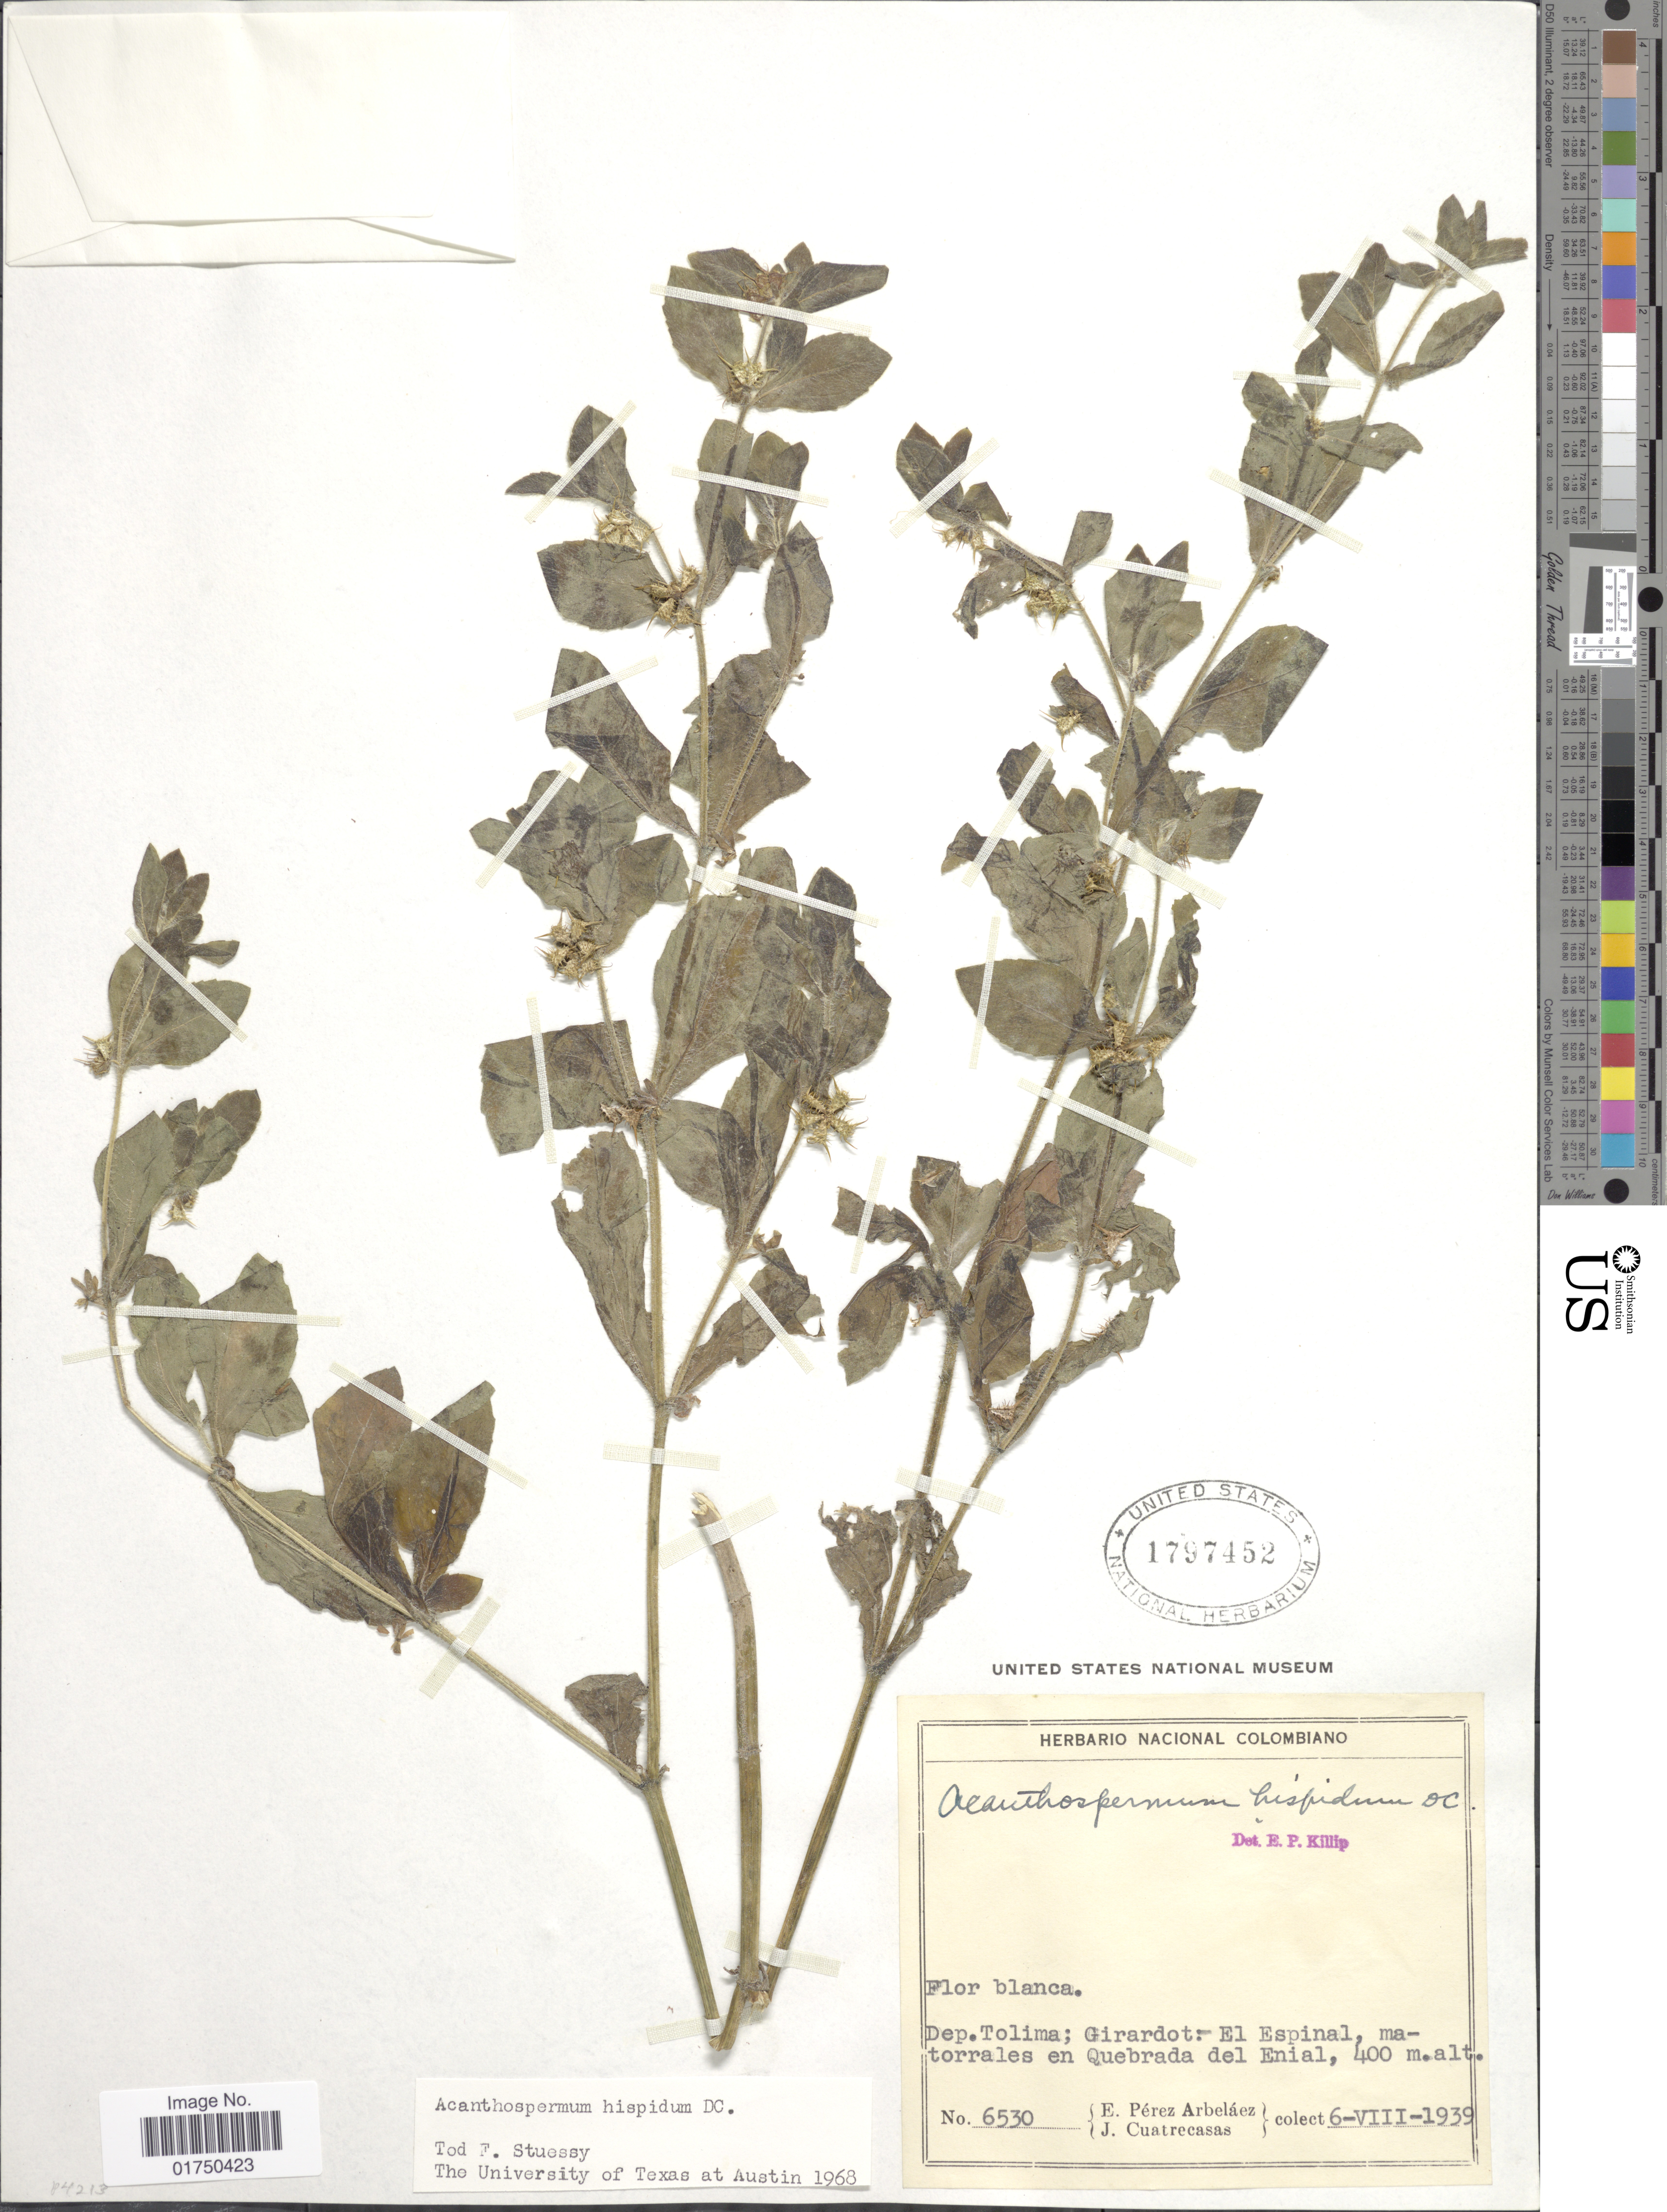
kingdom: Plantae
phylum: Tracheophyta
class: Magnoliopsida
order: Asterales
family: Asteraceae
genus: Acanthospermum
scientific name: Acanthospermum hispidum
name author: DC.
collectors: E. Pérez Arbeláez & J. Cuatrecasas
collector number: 6530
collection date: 1939-08-06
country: Colombia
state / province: Tolima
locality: Dep. Tolima; Girardot.- El Espinal, matorrales en Quebrada del Enial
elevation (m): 400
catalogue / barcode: US 1797452